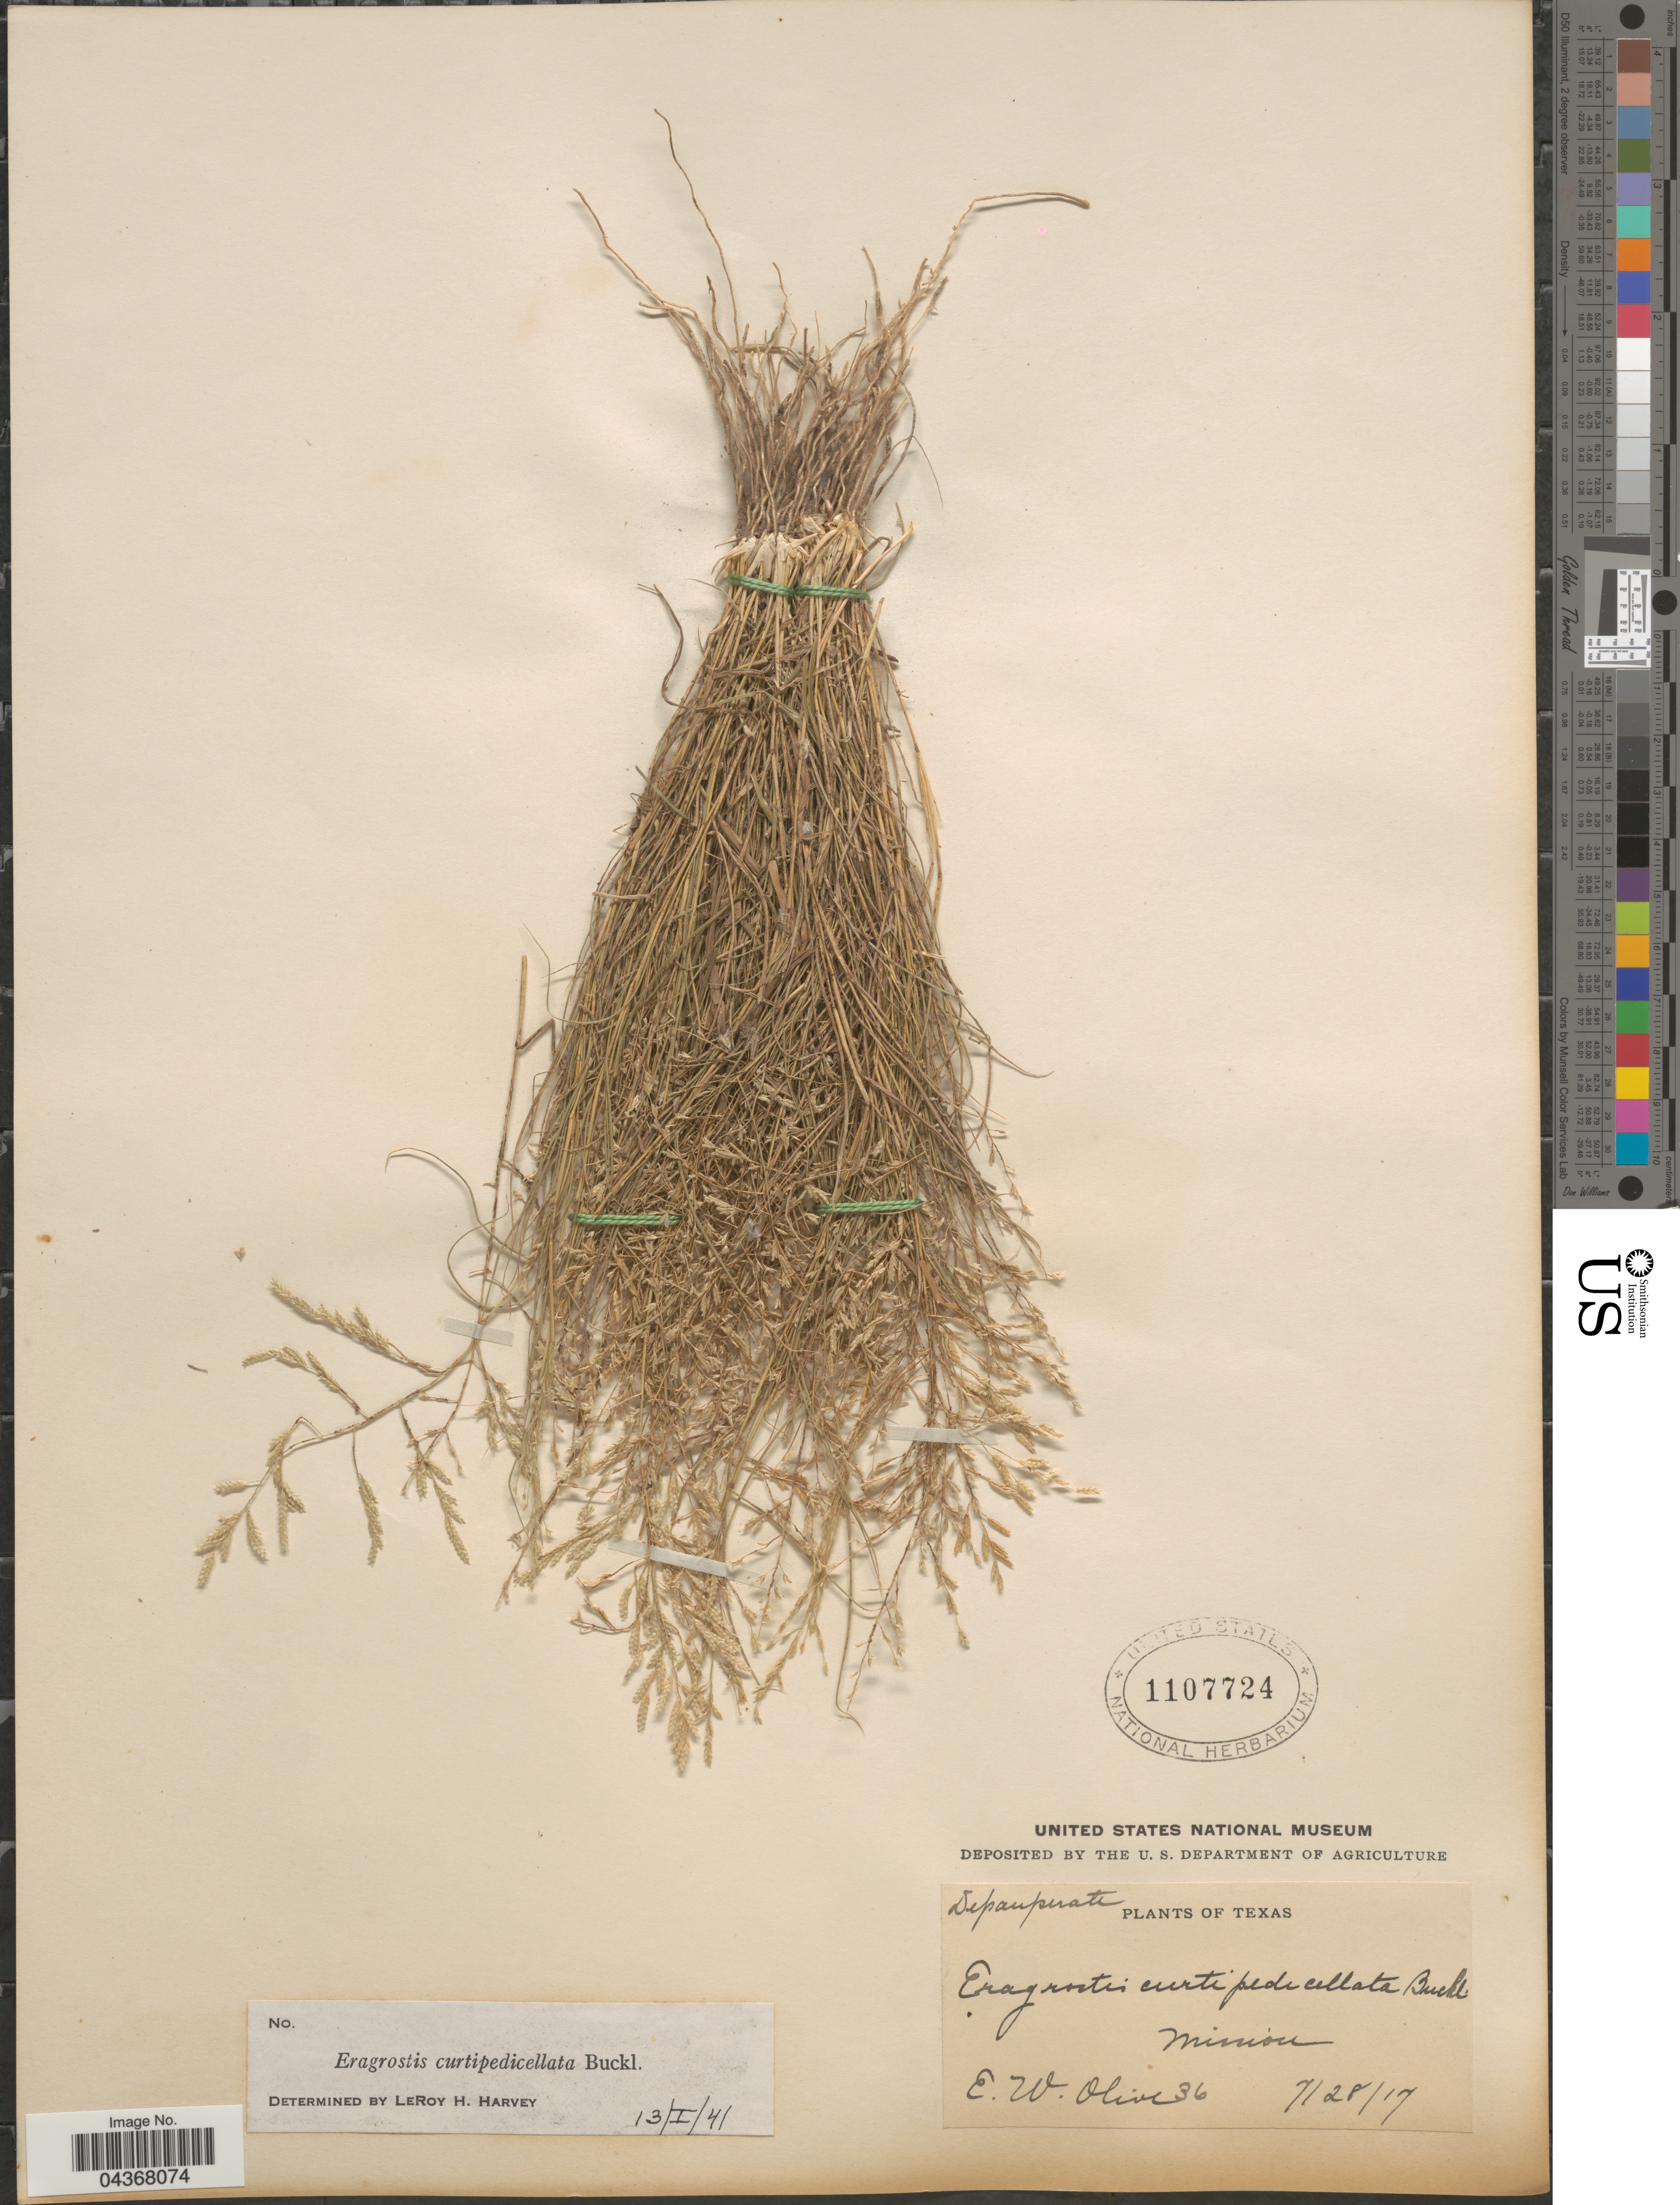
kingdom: Plantae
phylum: Tracheophyta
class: Liliopsida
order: Poales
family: Poaceae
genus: Eragrostis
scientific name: Eragrostis curtipedicellata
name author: Buckley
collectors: E. Olive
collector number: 36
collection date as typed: Transcribed d/m/y: 28/7/17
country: United States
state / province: Texas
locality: Mission.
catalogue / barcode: US 1107724